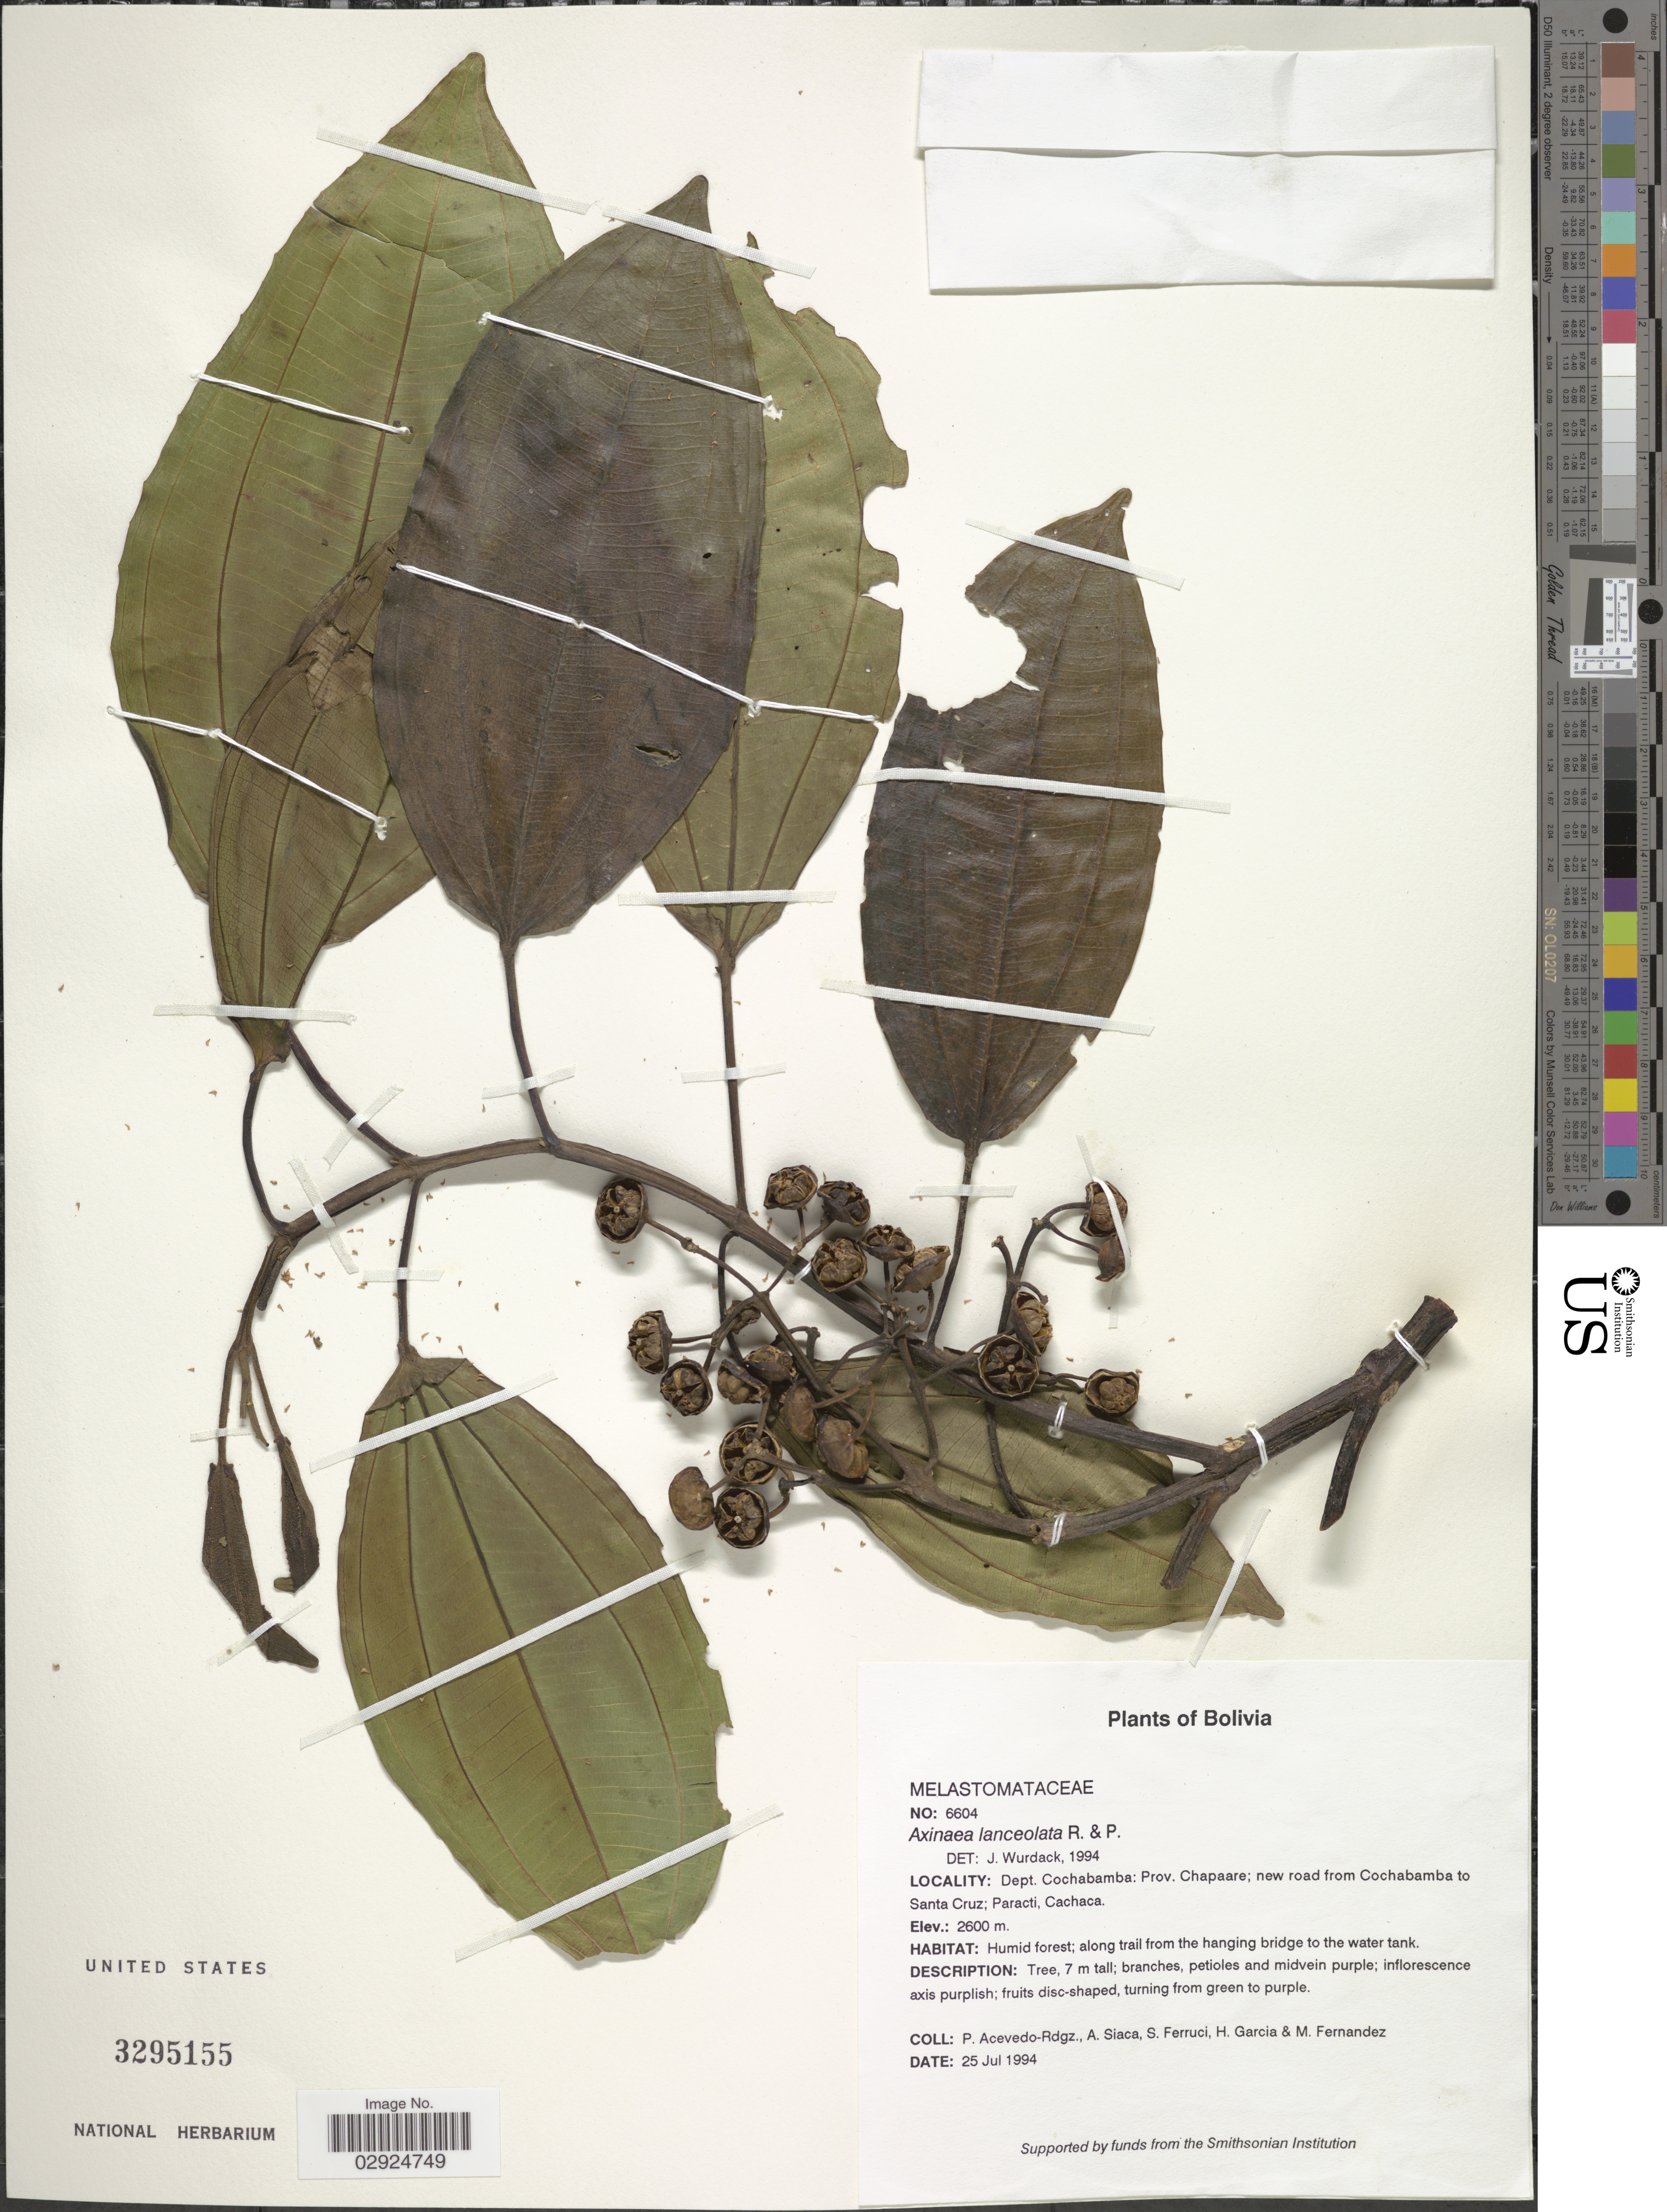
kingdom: Plantae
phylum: Tracheophyta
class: Magnoliopsida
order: Myrtales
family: Melastomataceae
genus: Axinaea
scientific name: Axinaea lanceolata Ruiz & Pav.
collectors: P. Acevedo-Rodr., A. Siaca, S. Ferruci, H. Garcia & M. Fernandez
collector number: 6604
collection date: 1994-07-25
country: Bolivia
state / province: Cochabamba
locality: Dept. Cochabamba: Prov. Chapaare; new road from Cochabamba to Santa Cruz; Paracti, Cachaca.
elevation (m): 2600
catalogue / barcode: US 3295155